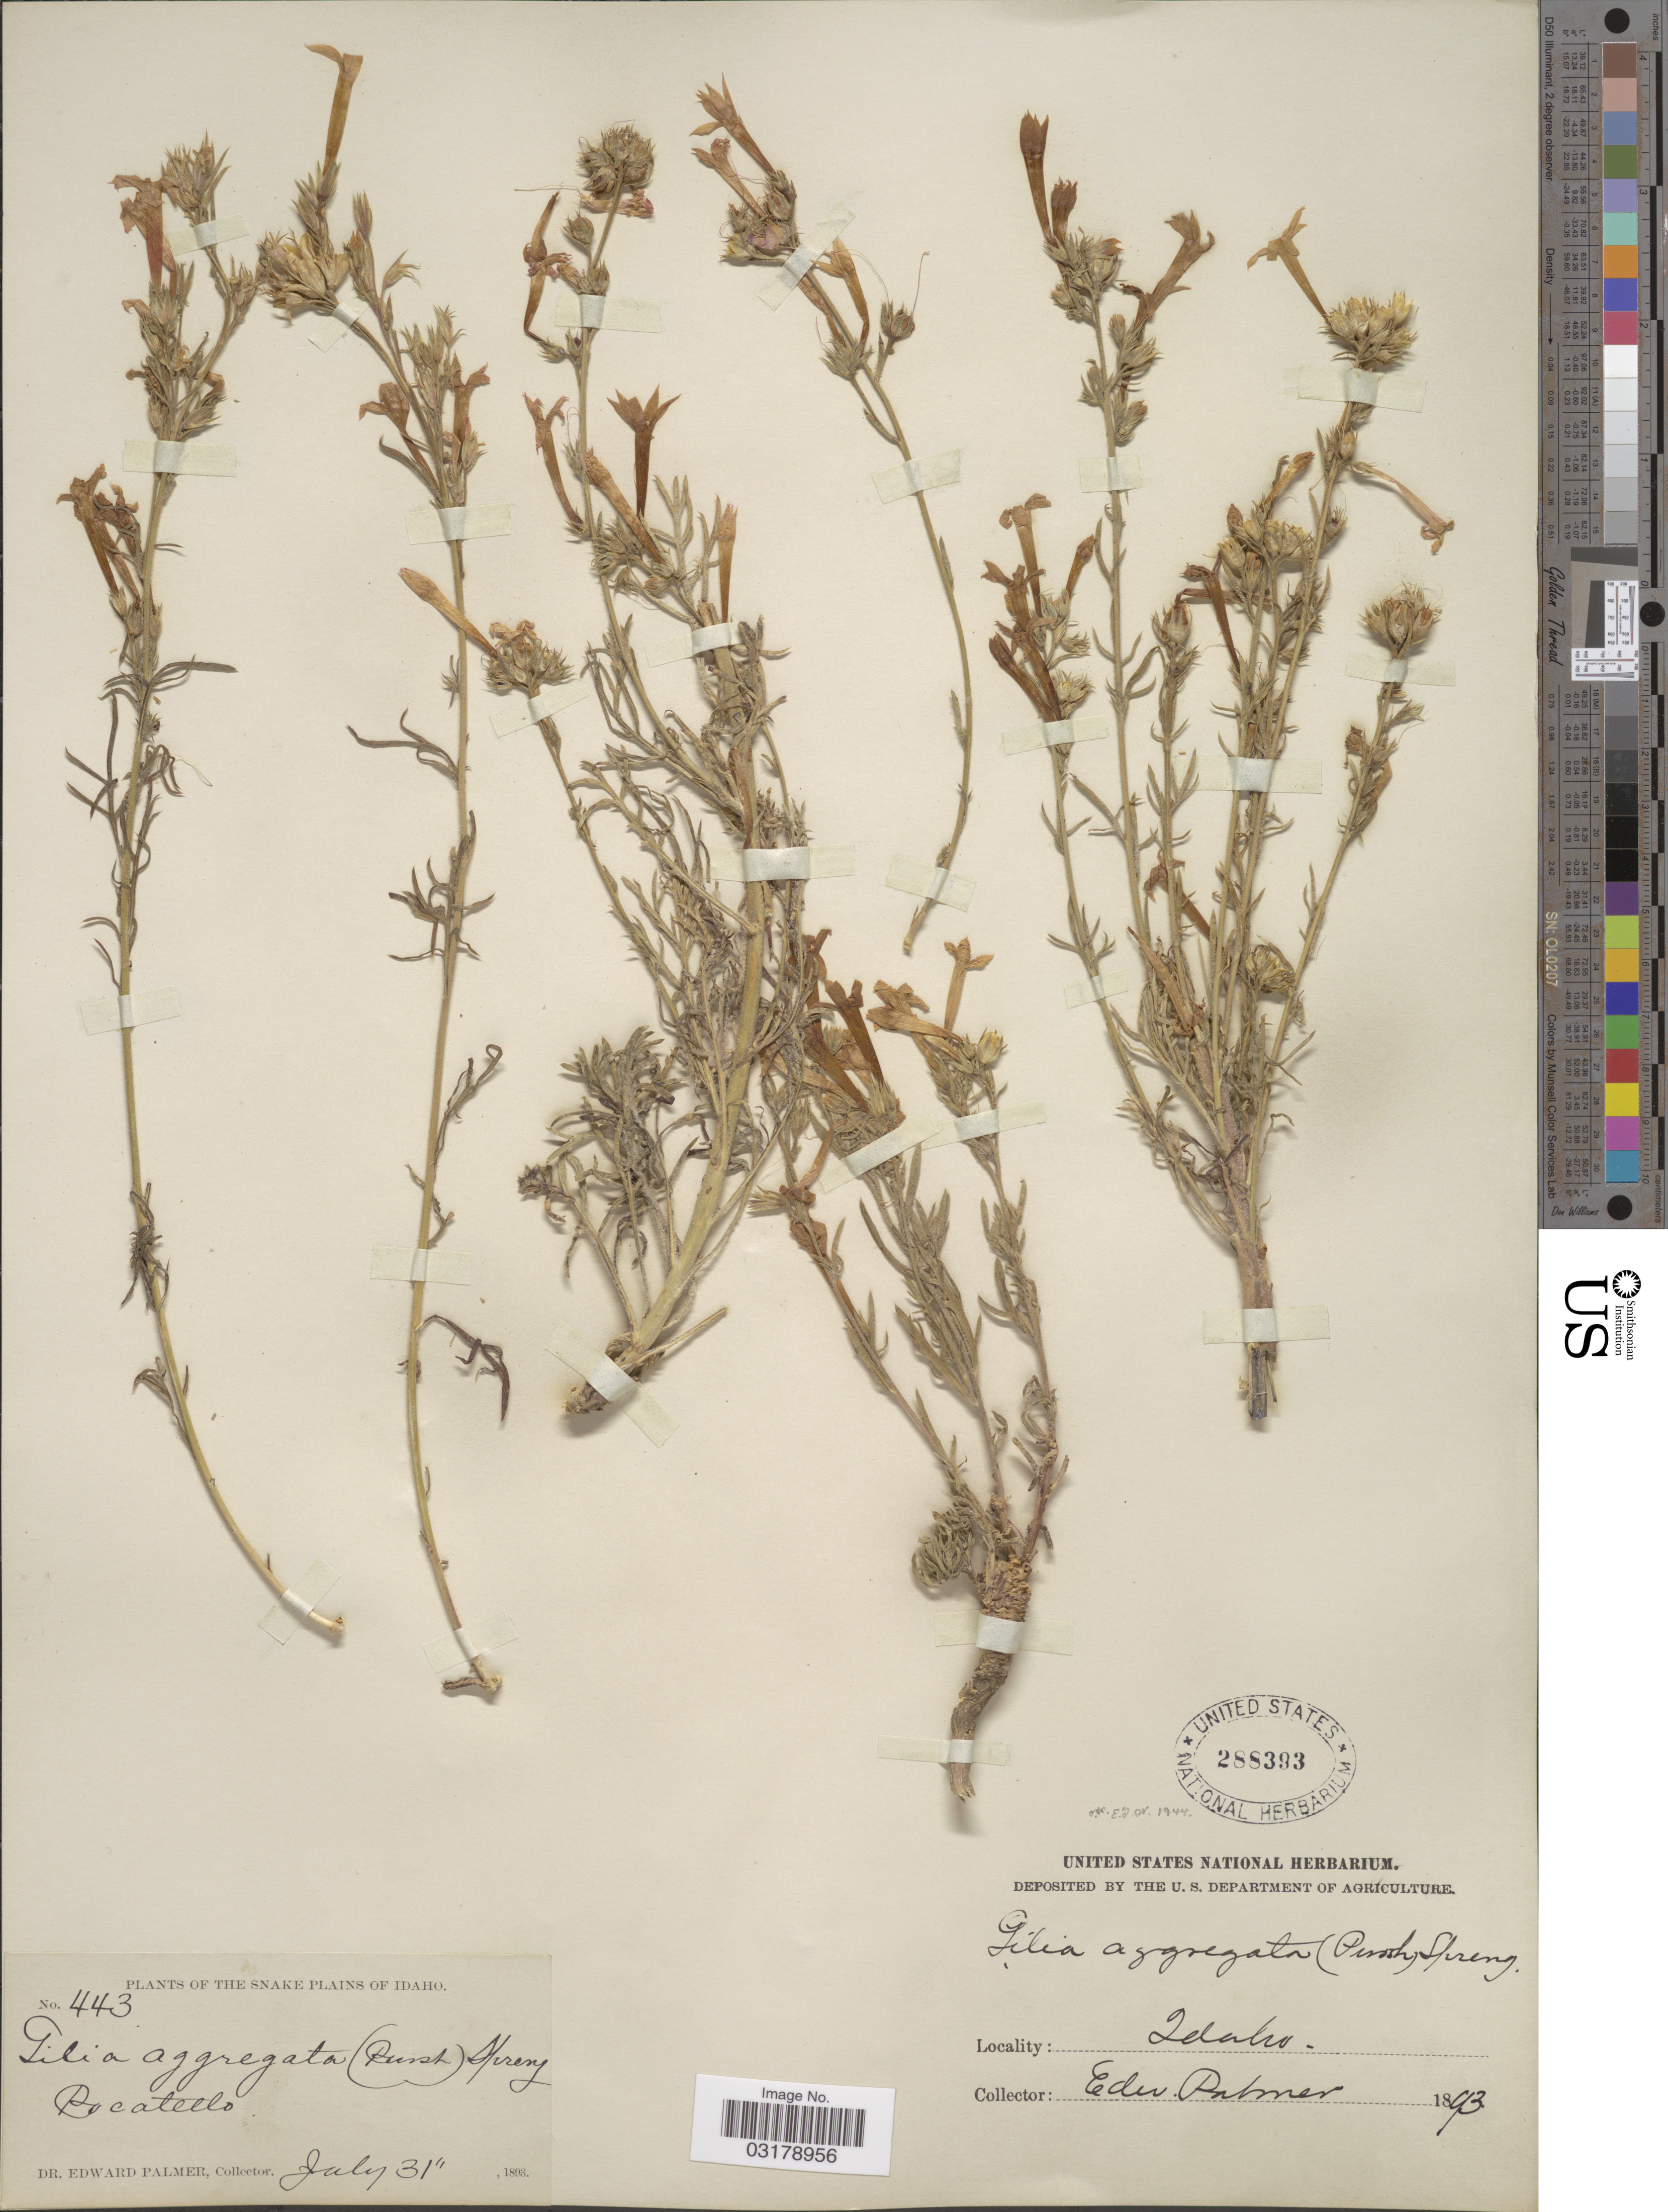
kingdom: Plantae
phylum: Tracheophyta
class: Magnoliopsida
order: Ericales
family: Polemoniaceae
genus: Ipomopsis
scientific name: Ipomopsis aggregata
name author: (Pursh) V.E. Grant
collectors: E. Palmer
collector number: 443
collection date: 1893-07-31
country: United States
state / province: Idaho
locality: Pocatello. Snake Plains of Idaho.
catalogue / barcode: US 288393